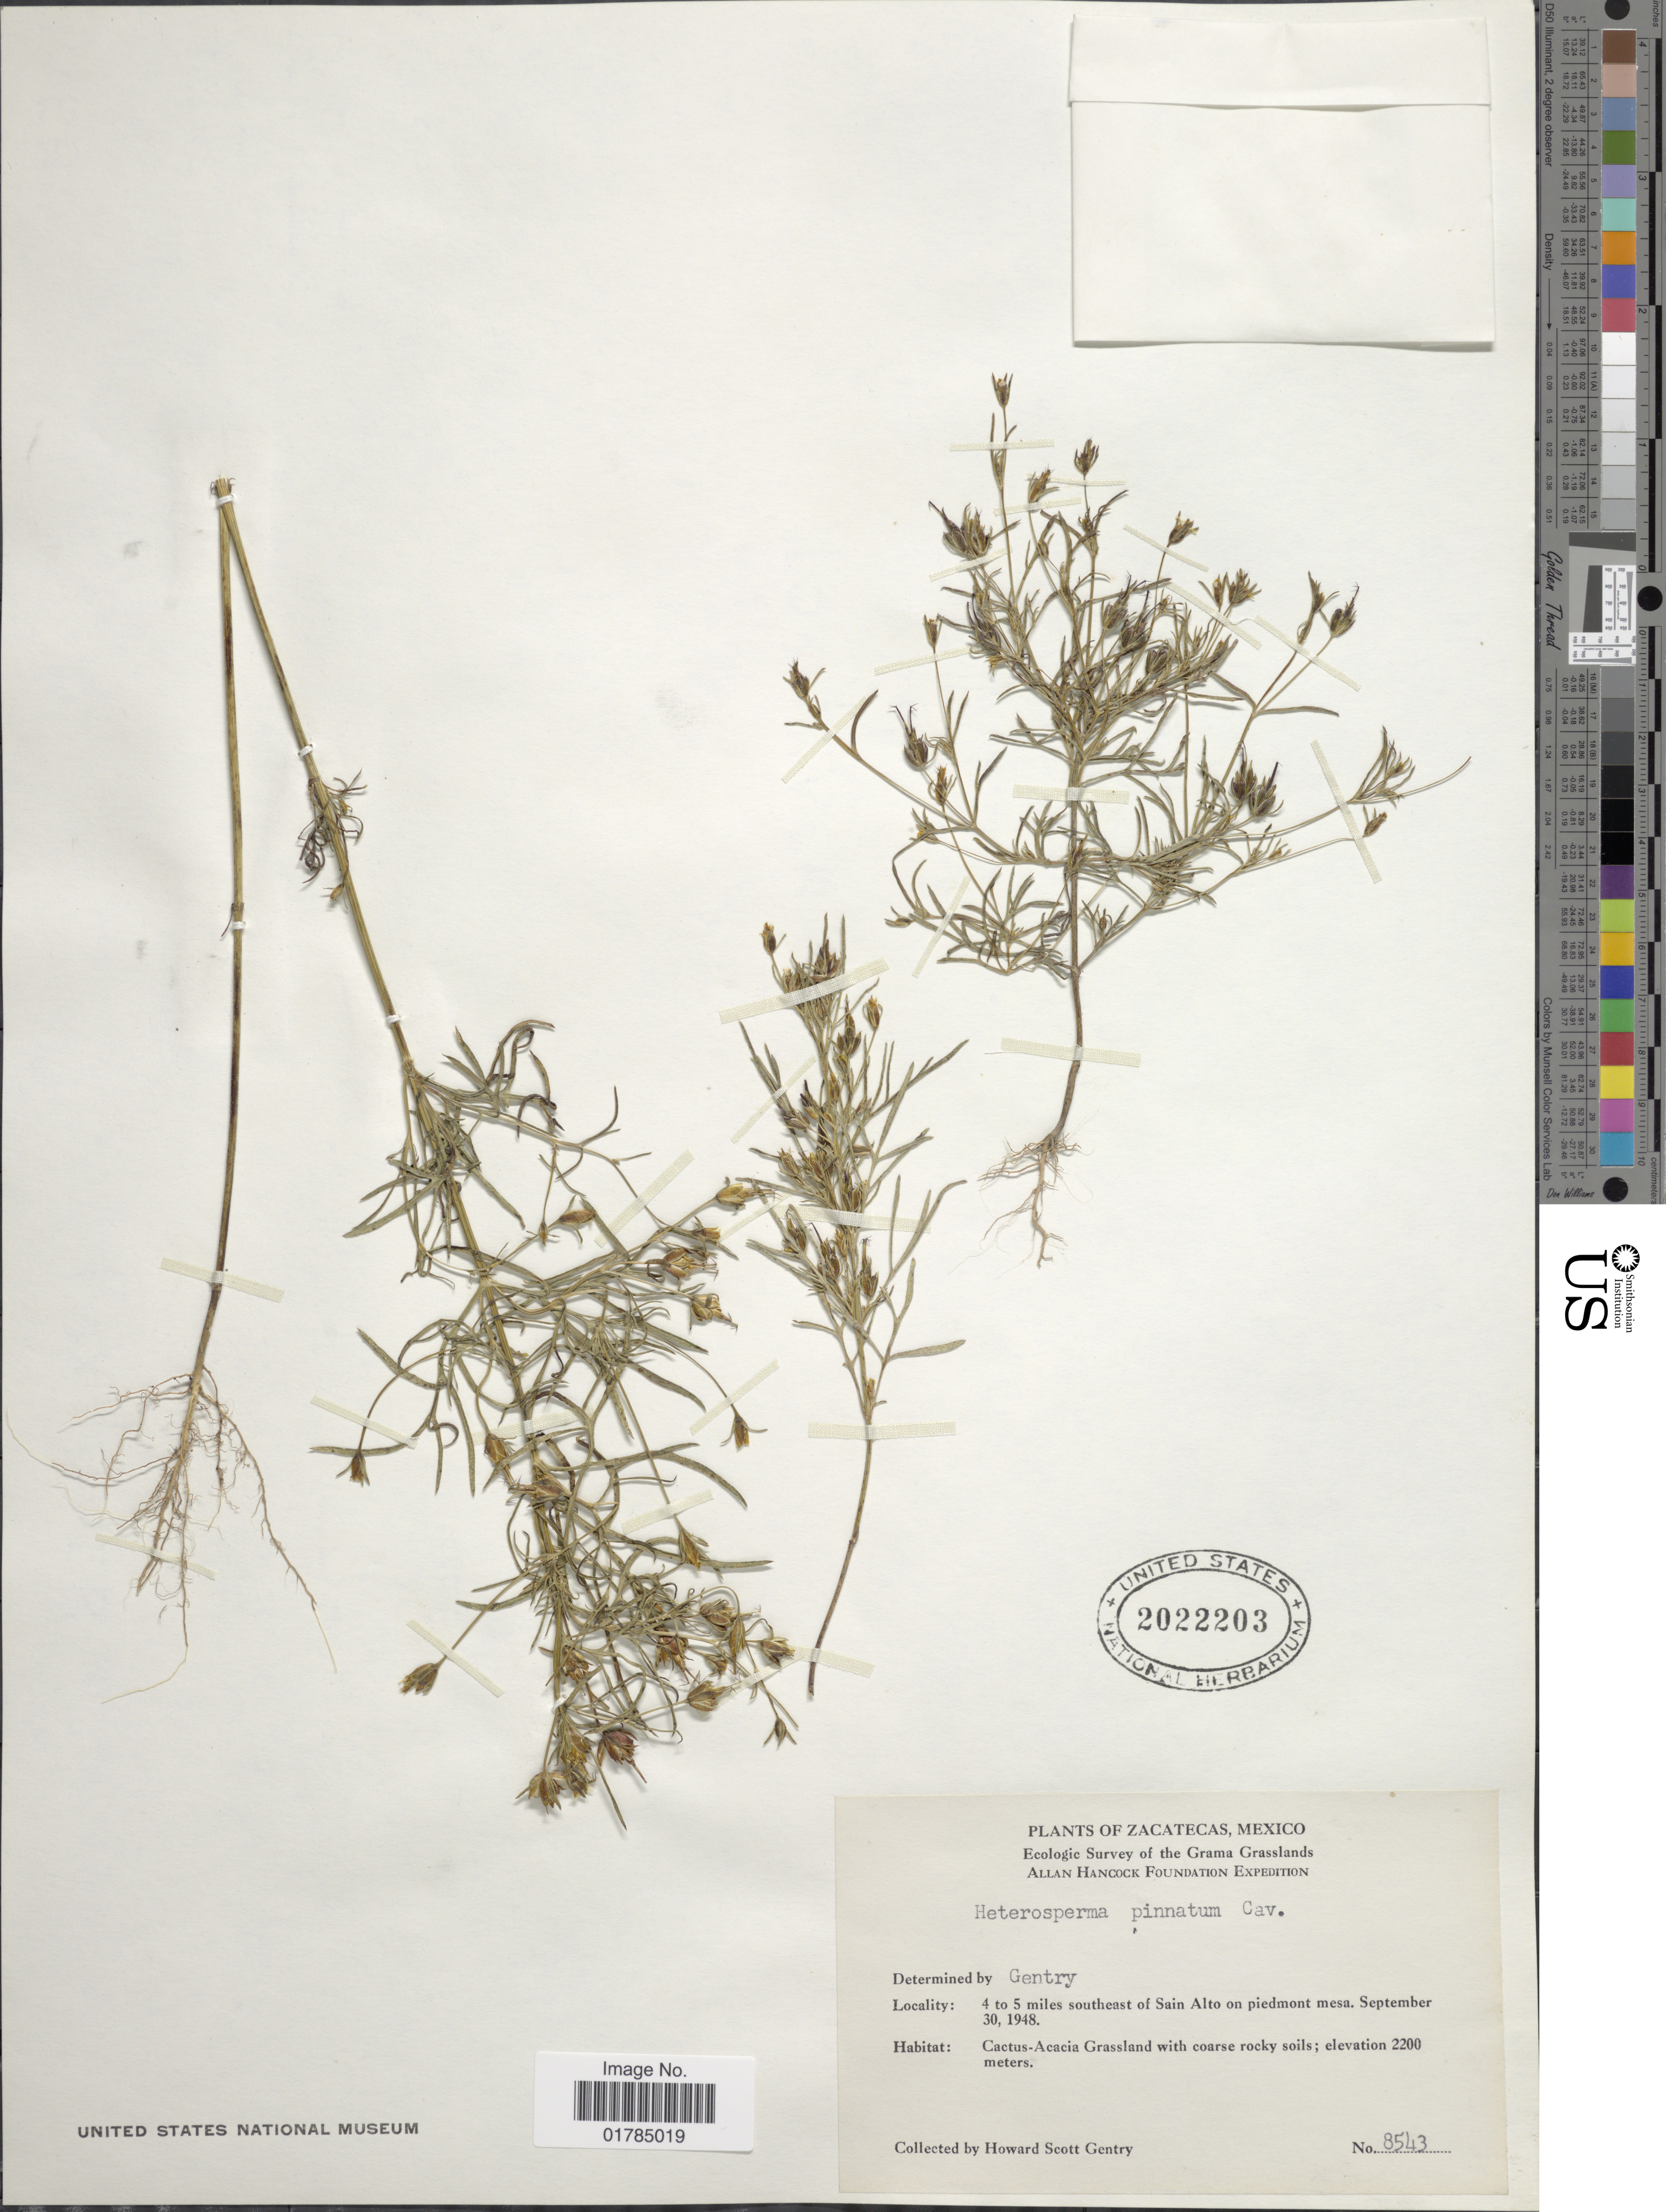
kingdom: Plantae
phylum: Tracheophyta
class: Magnoliopsida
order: Asterales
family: Asteraceae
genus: Heterosperma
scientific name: Heterosperma pinnatum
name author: Cav.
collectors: H. S. Gentry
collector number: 8543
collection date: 1948-09-30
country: Mexico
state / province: Zacatecas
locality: Grama Grasslands, 4 to 5 miles southeast of Sain Alto on piedmont mesa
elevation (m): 2200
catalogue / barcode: US 2022203